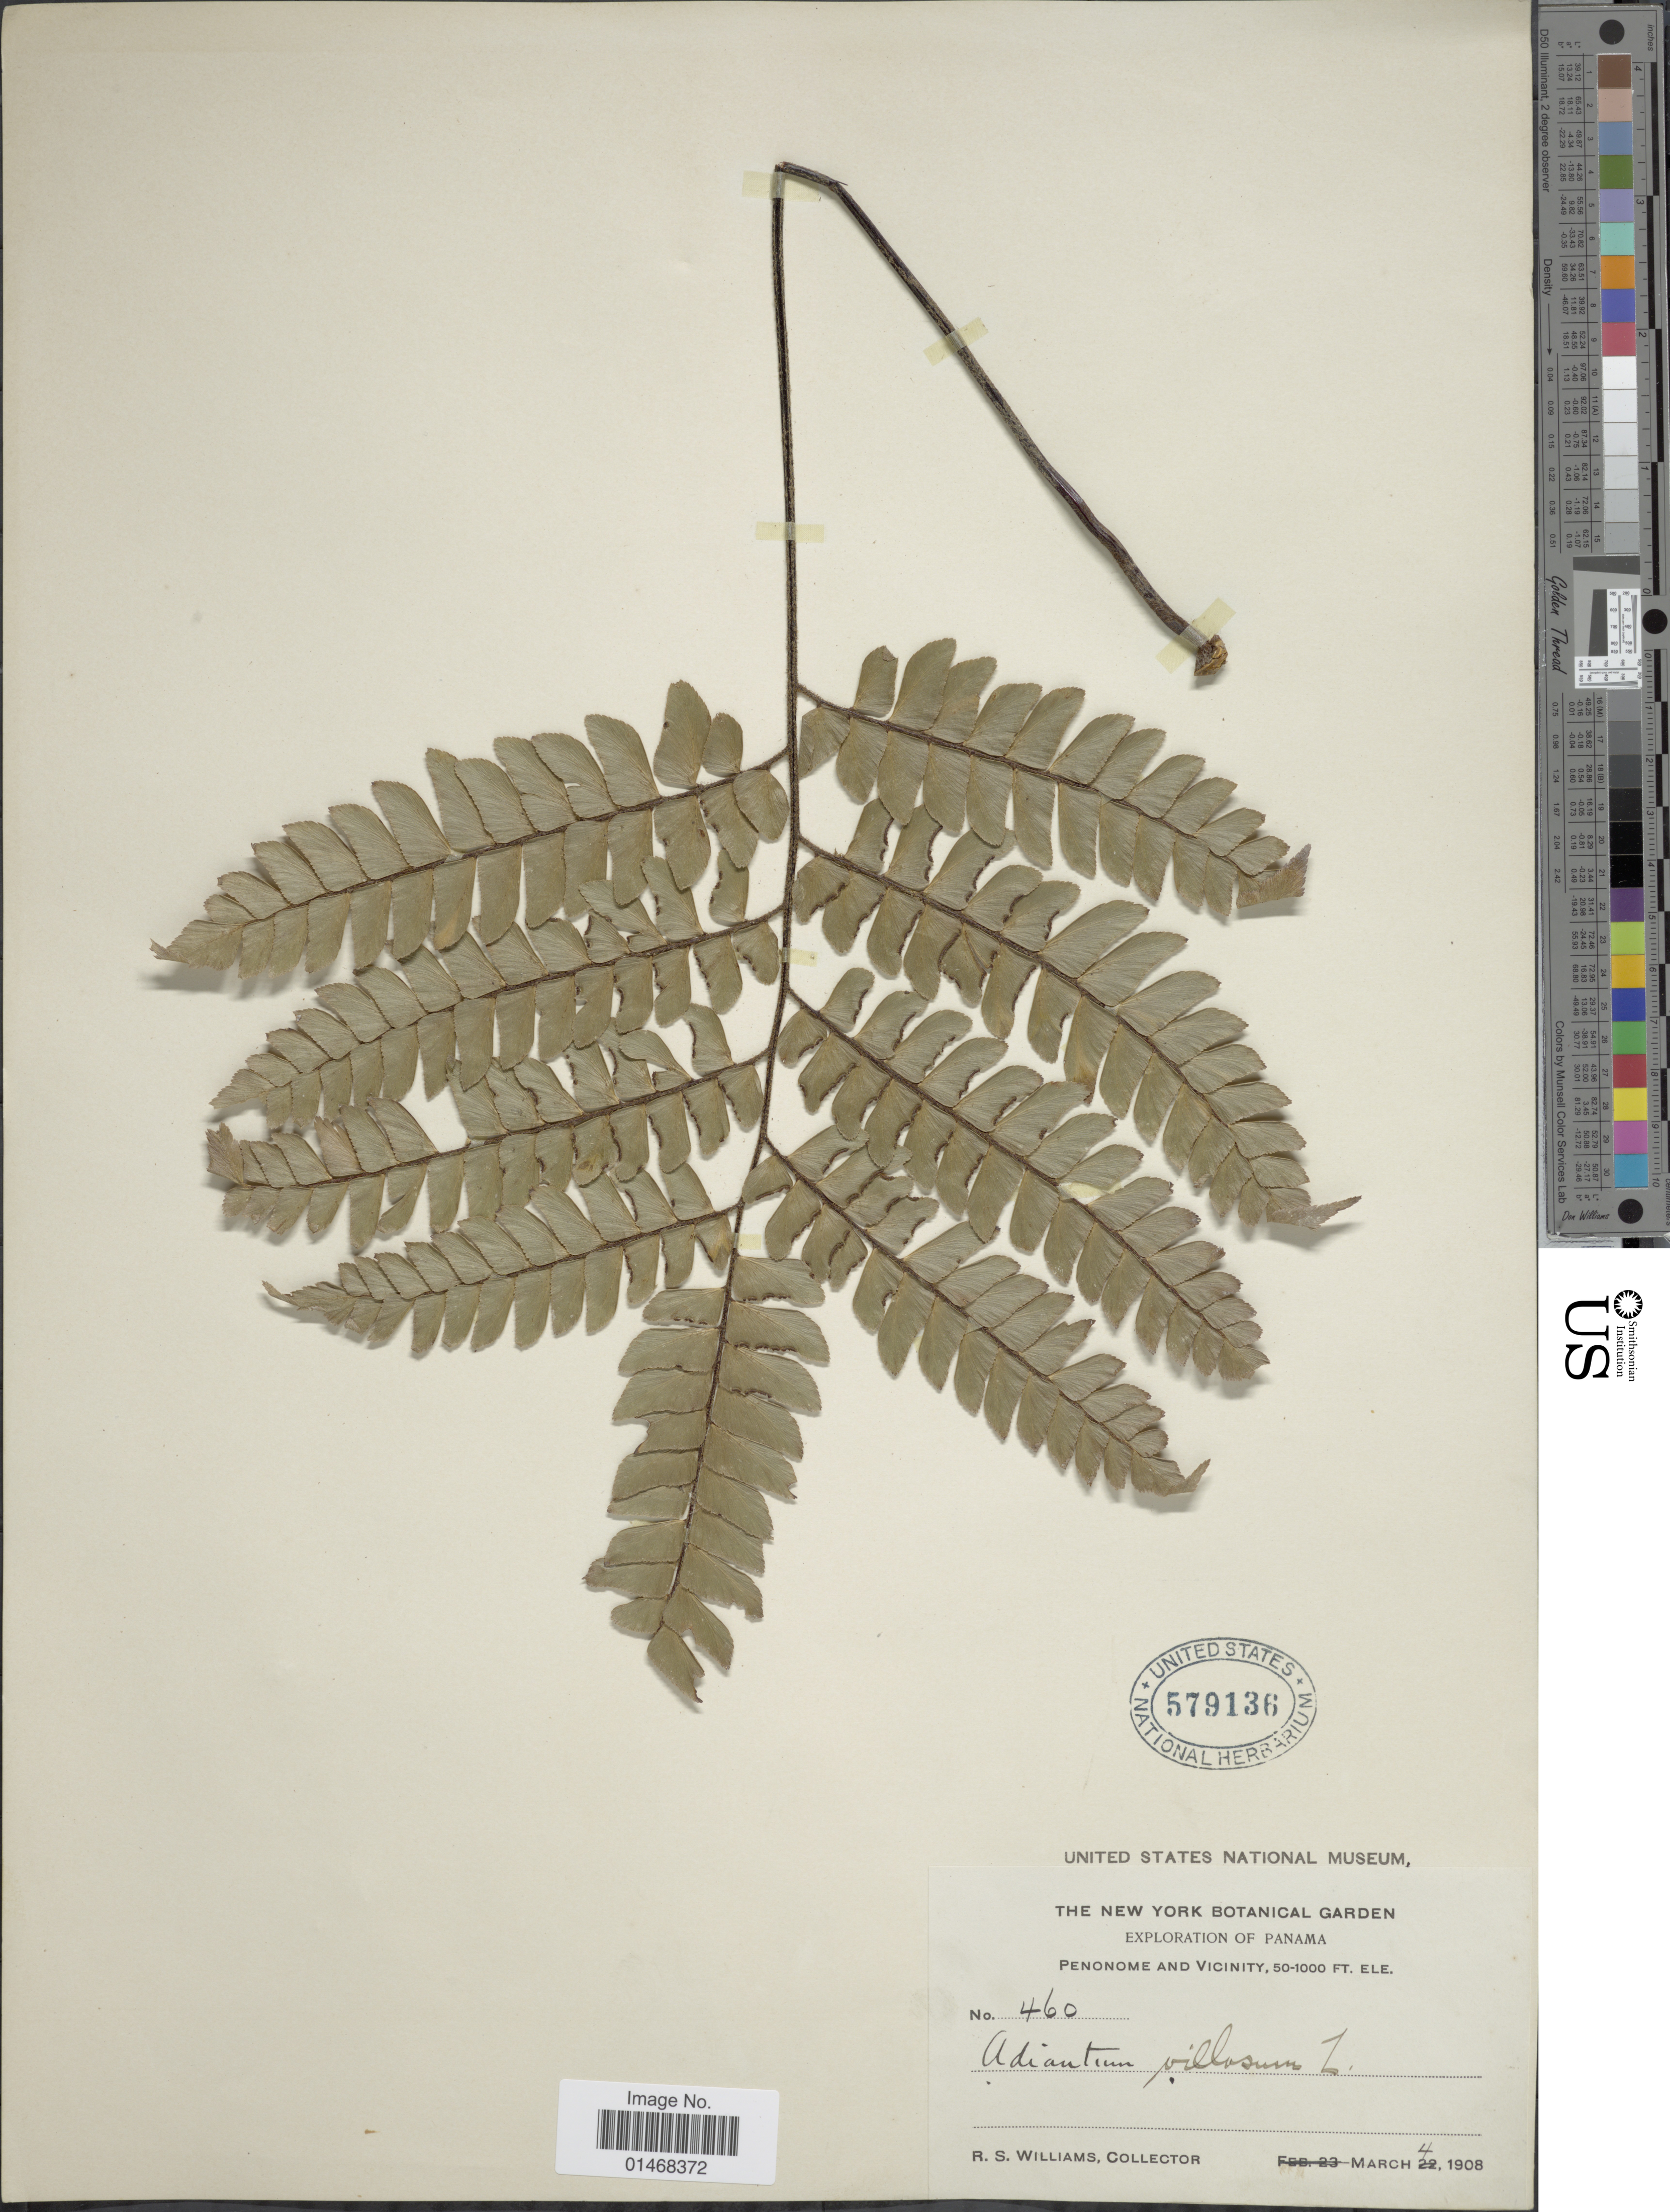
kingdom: Plantae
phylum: Tracheophyta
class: Polypodiopsida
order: Polypodiales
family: Pteridaceae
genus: Adiantum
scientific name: Adiantum villosum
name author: L.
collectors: R. S. Williams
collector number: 460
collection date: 1908-03-04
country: Panama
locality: Penonome and vicinity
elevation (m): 15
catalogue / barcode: US 579136